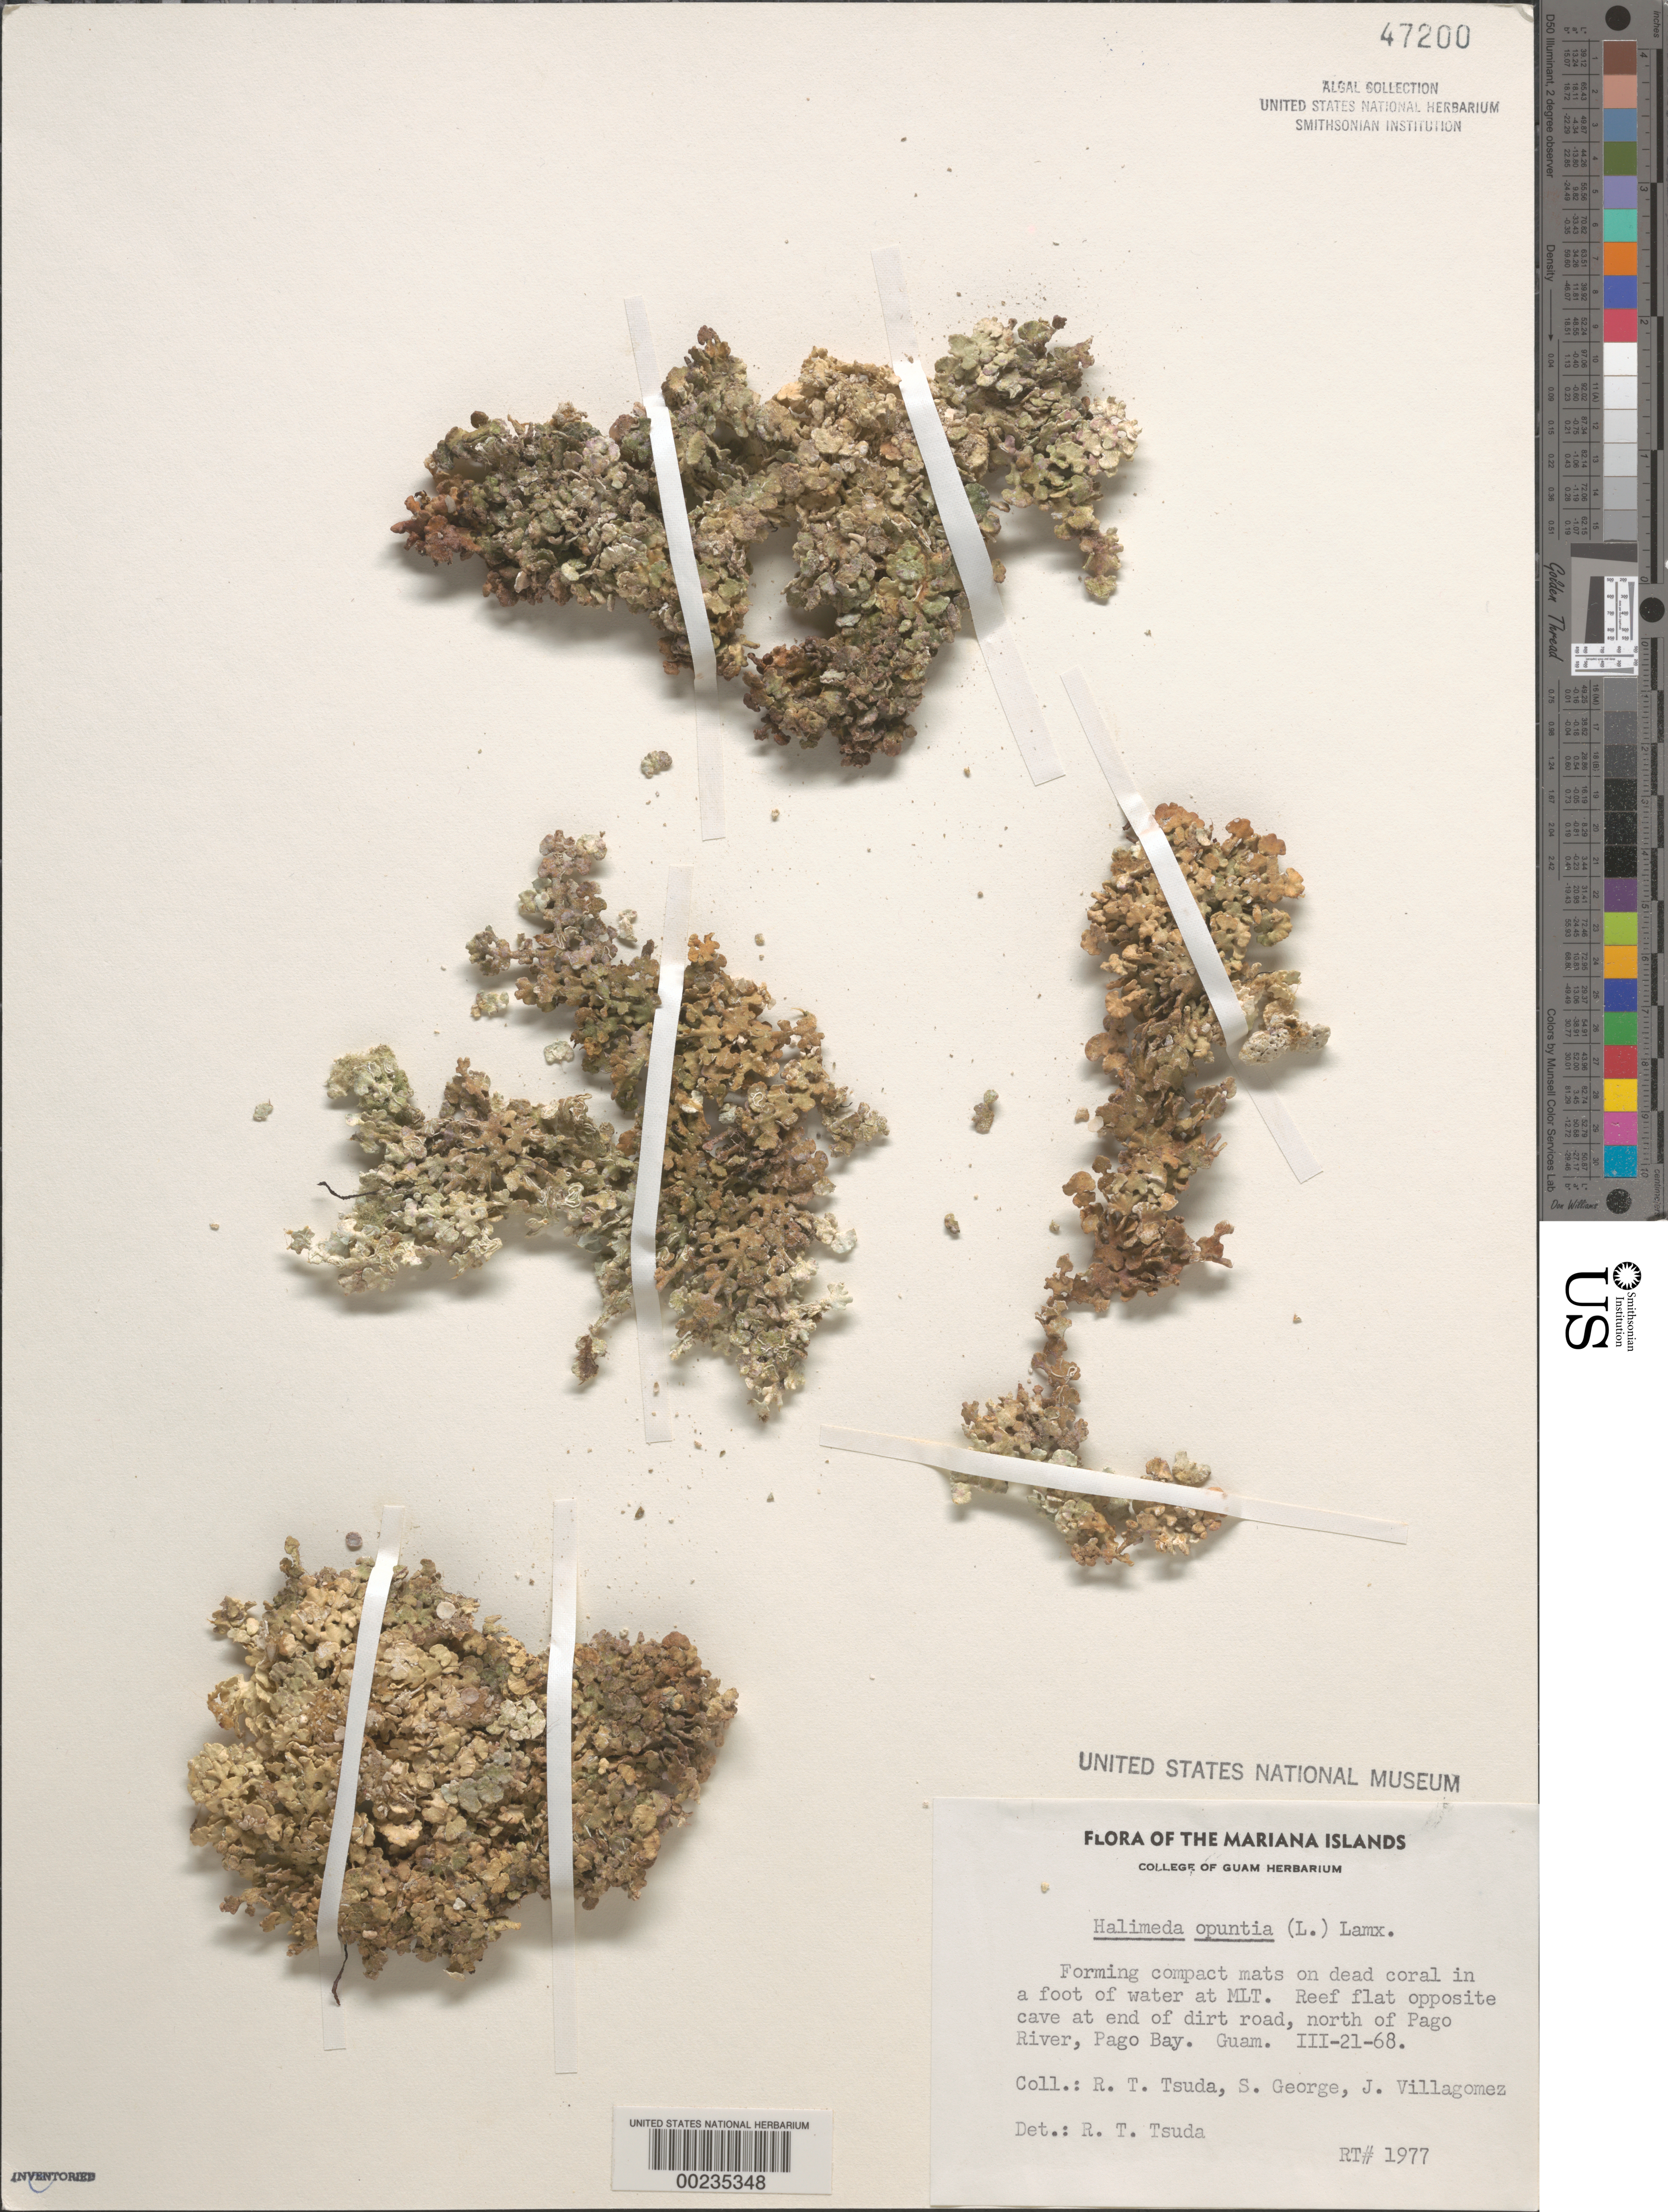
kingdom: Plantae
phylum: Chlorophyta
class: Ulvophyceae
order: Bryopsidales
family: Halimedaceae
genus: Halimeda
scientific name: Halimeda opuntia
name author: (L.) J.V.Lamouroux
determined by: Tsuda, R. T.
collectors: R. Tsuda, S. George & J. Villagomez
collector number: Rt 1977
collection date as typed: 21 Mar 1968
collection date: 1968-03-21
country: Guam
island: Guam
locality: Pago Bay north of Pago River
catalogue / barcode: US 47200